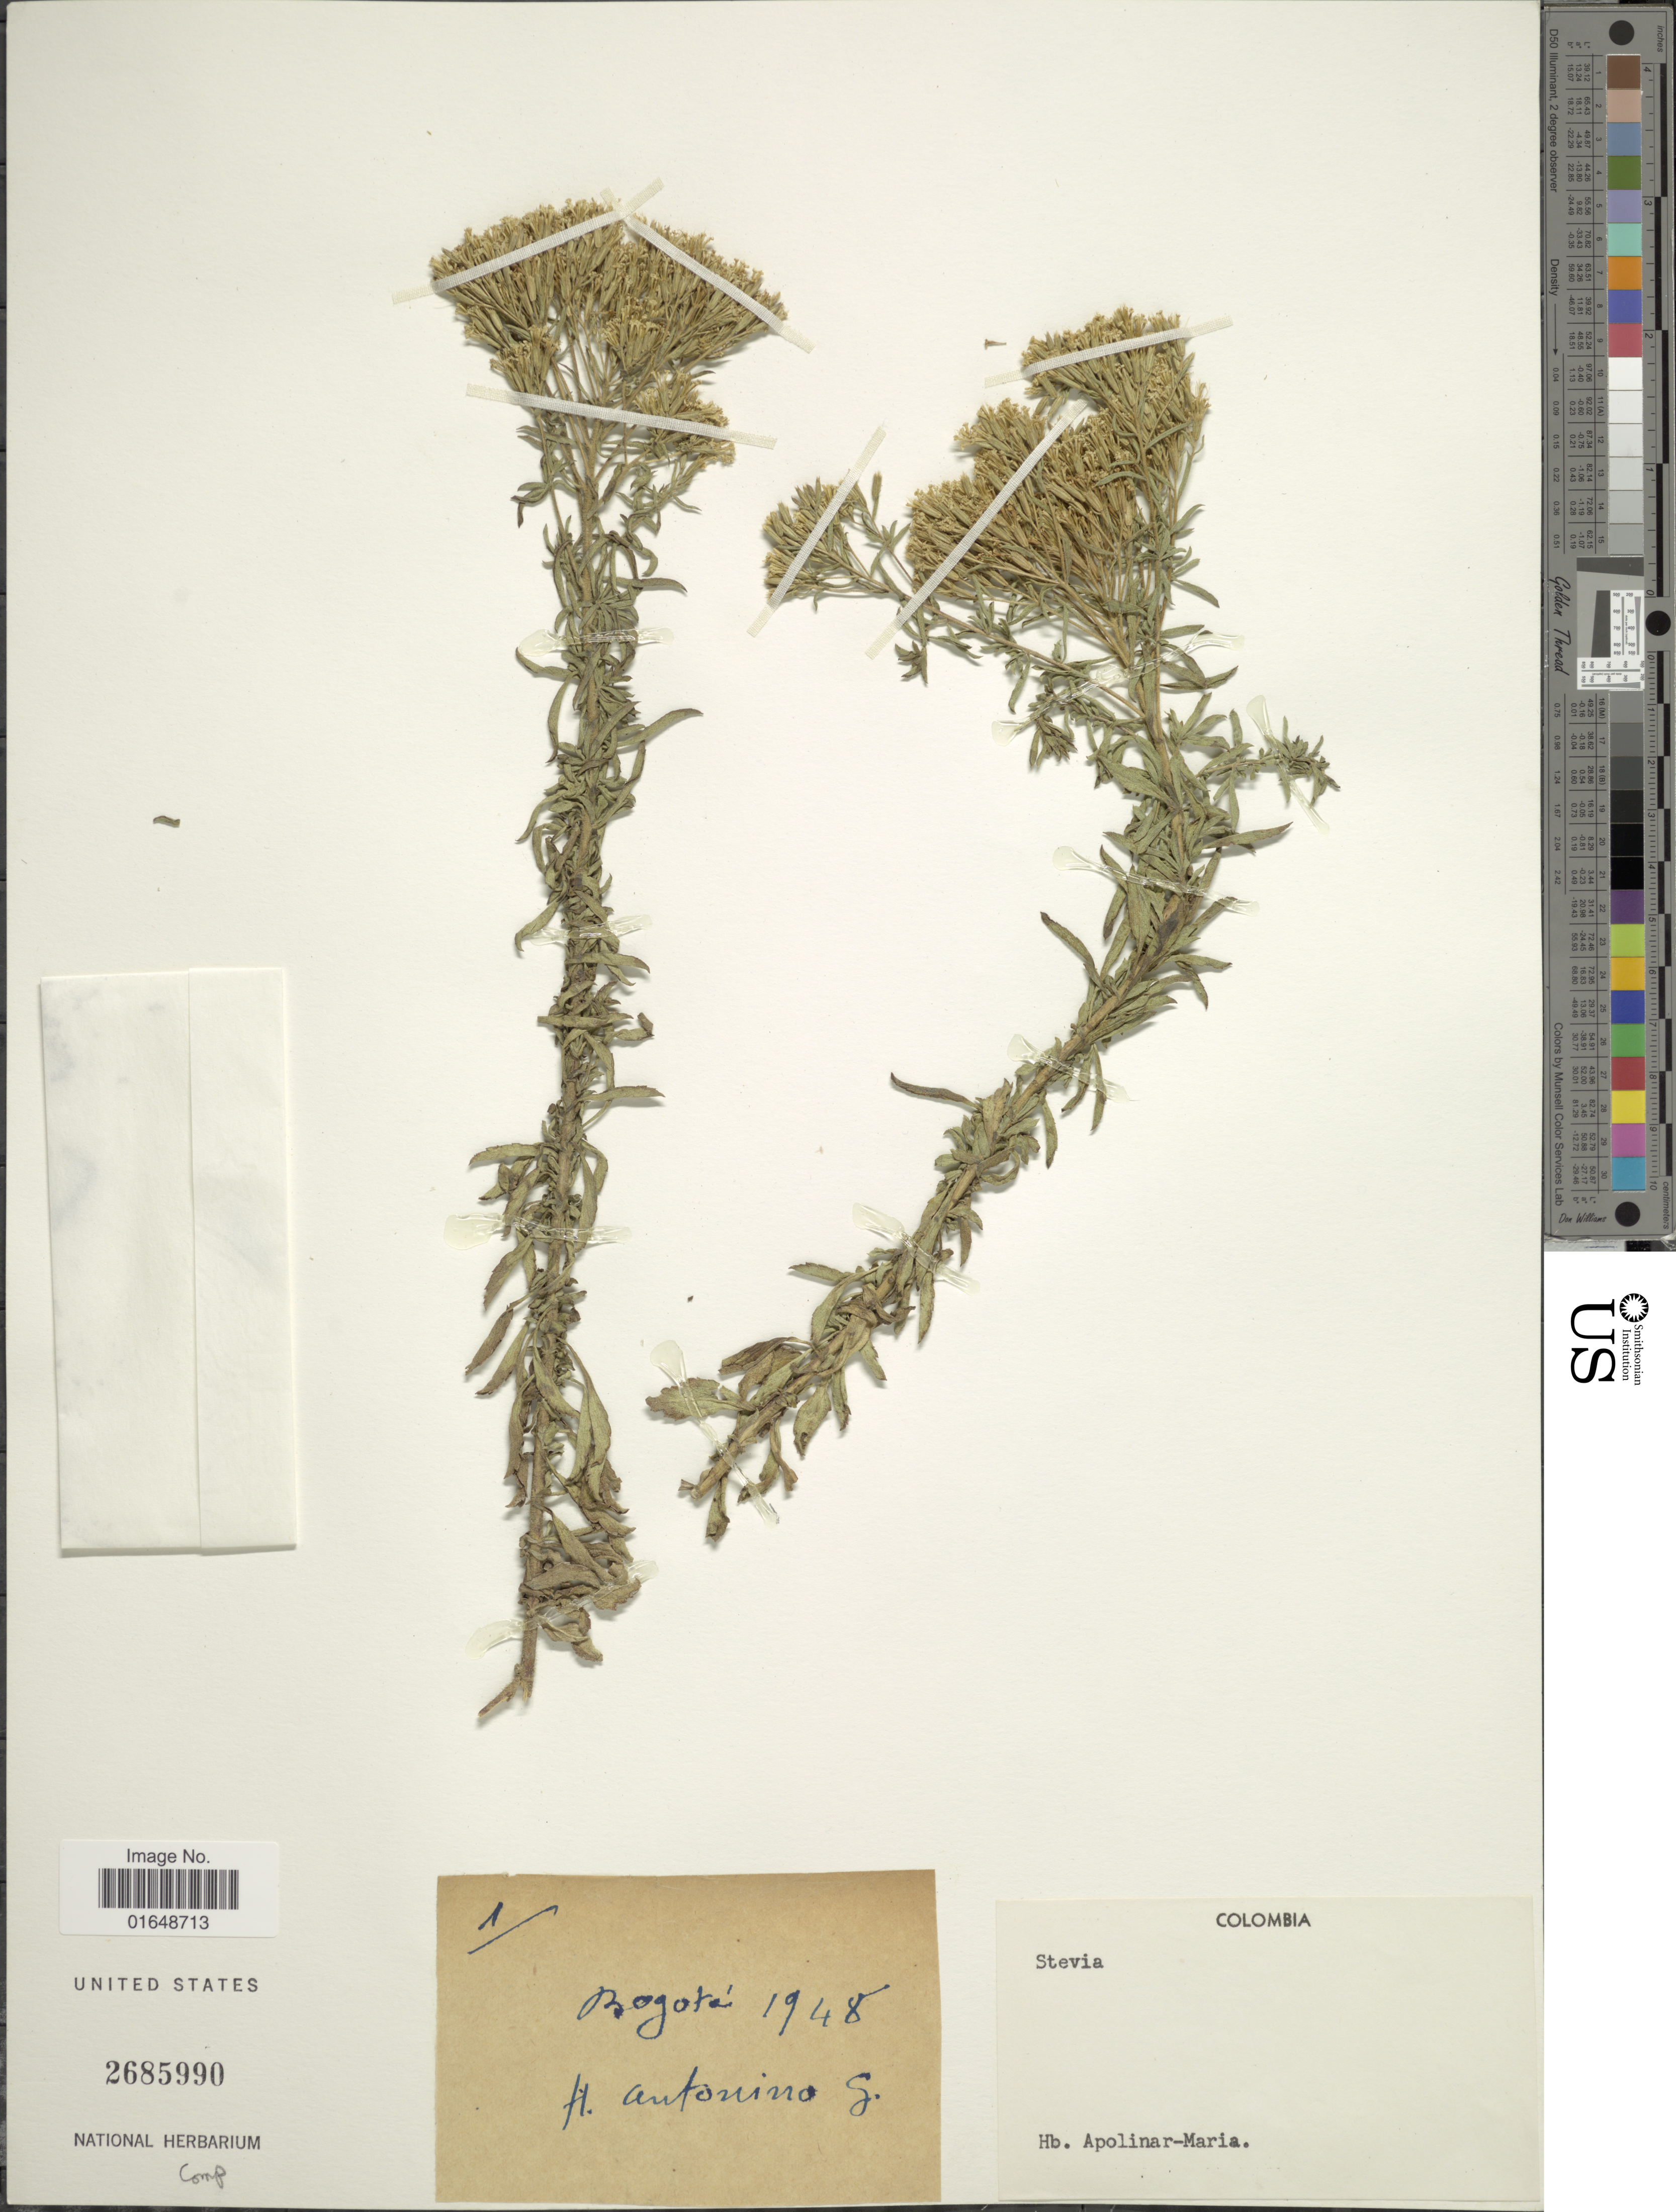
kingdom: Plantae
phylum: Tracheophyta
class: Magnoliopsida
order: Asterales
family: Asteraceae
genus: Stevia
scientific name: Stevia serrata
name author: Cav.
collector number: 1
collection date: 1948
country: Colombia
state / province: Bogota D.C.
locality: Bogotá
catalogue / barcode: US 2685990